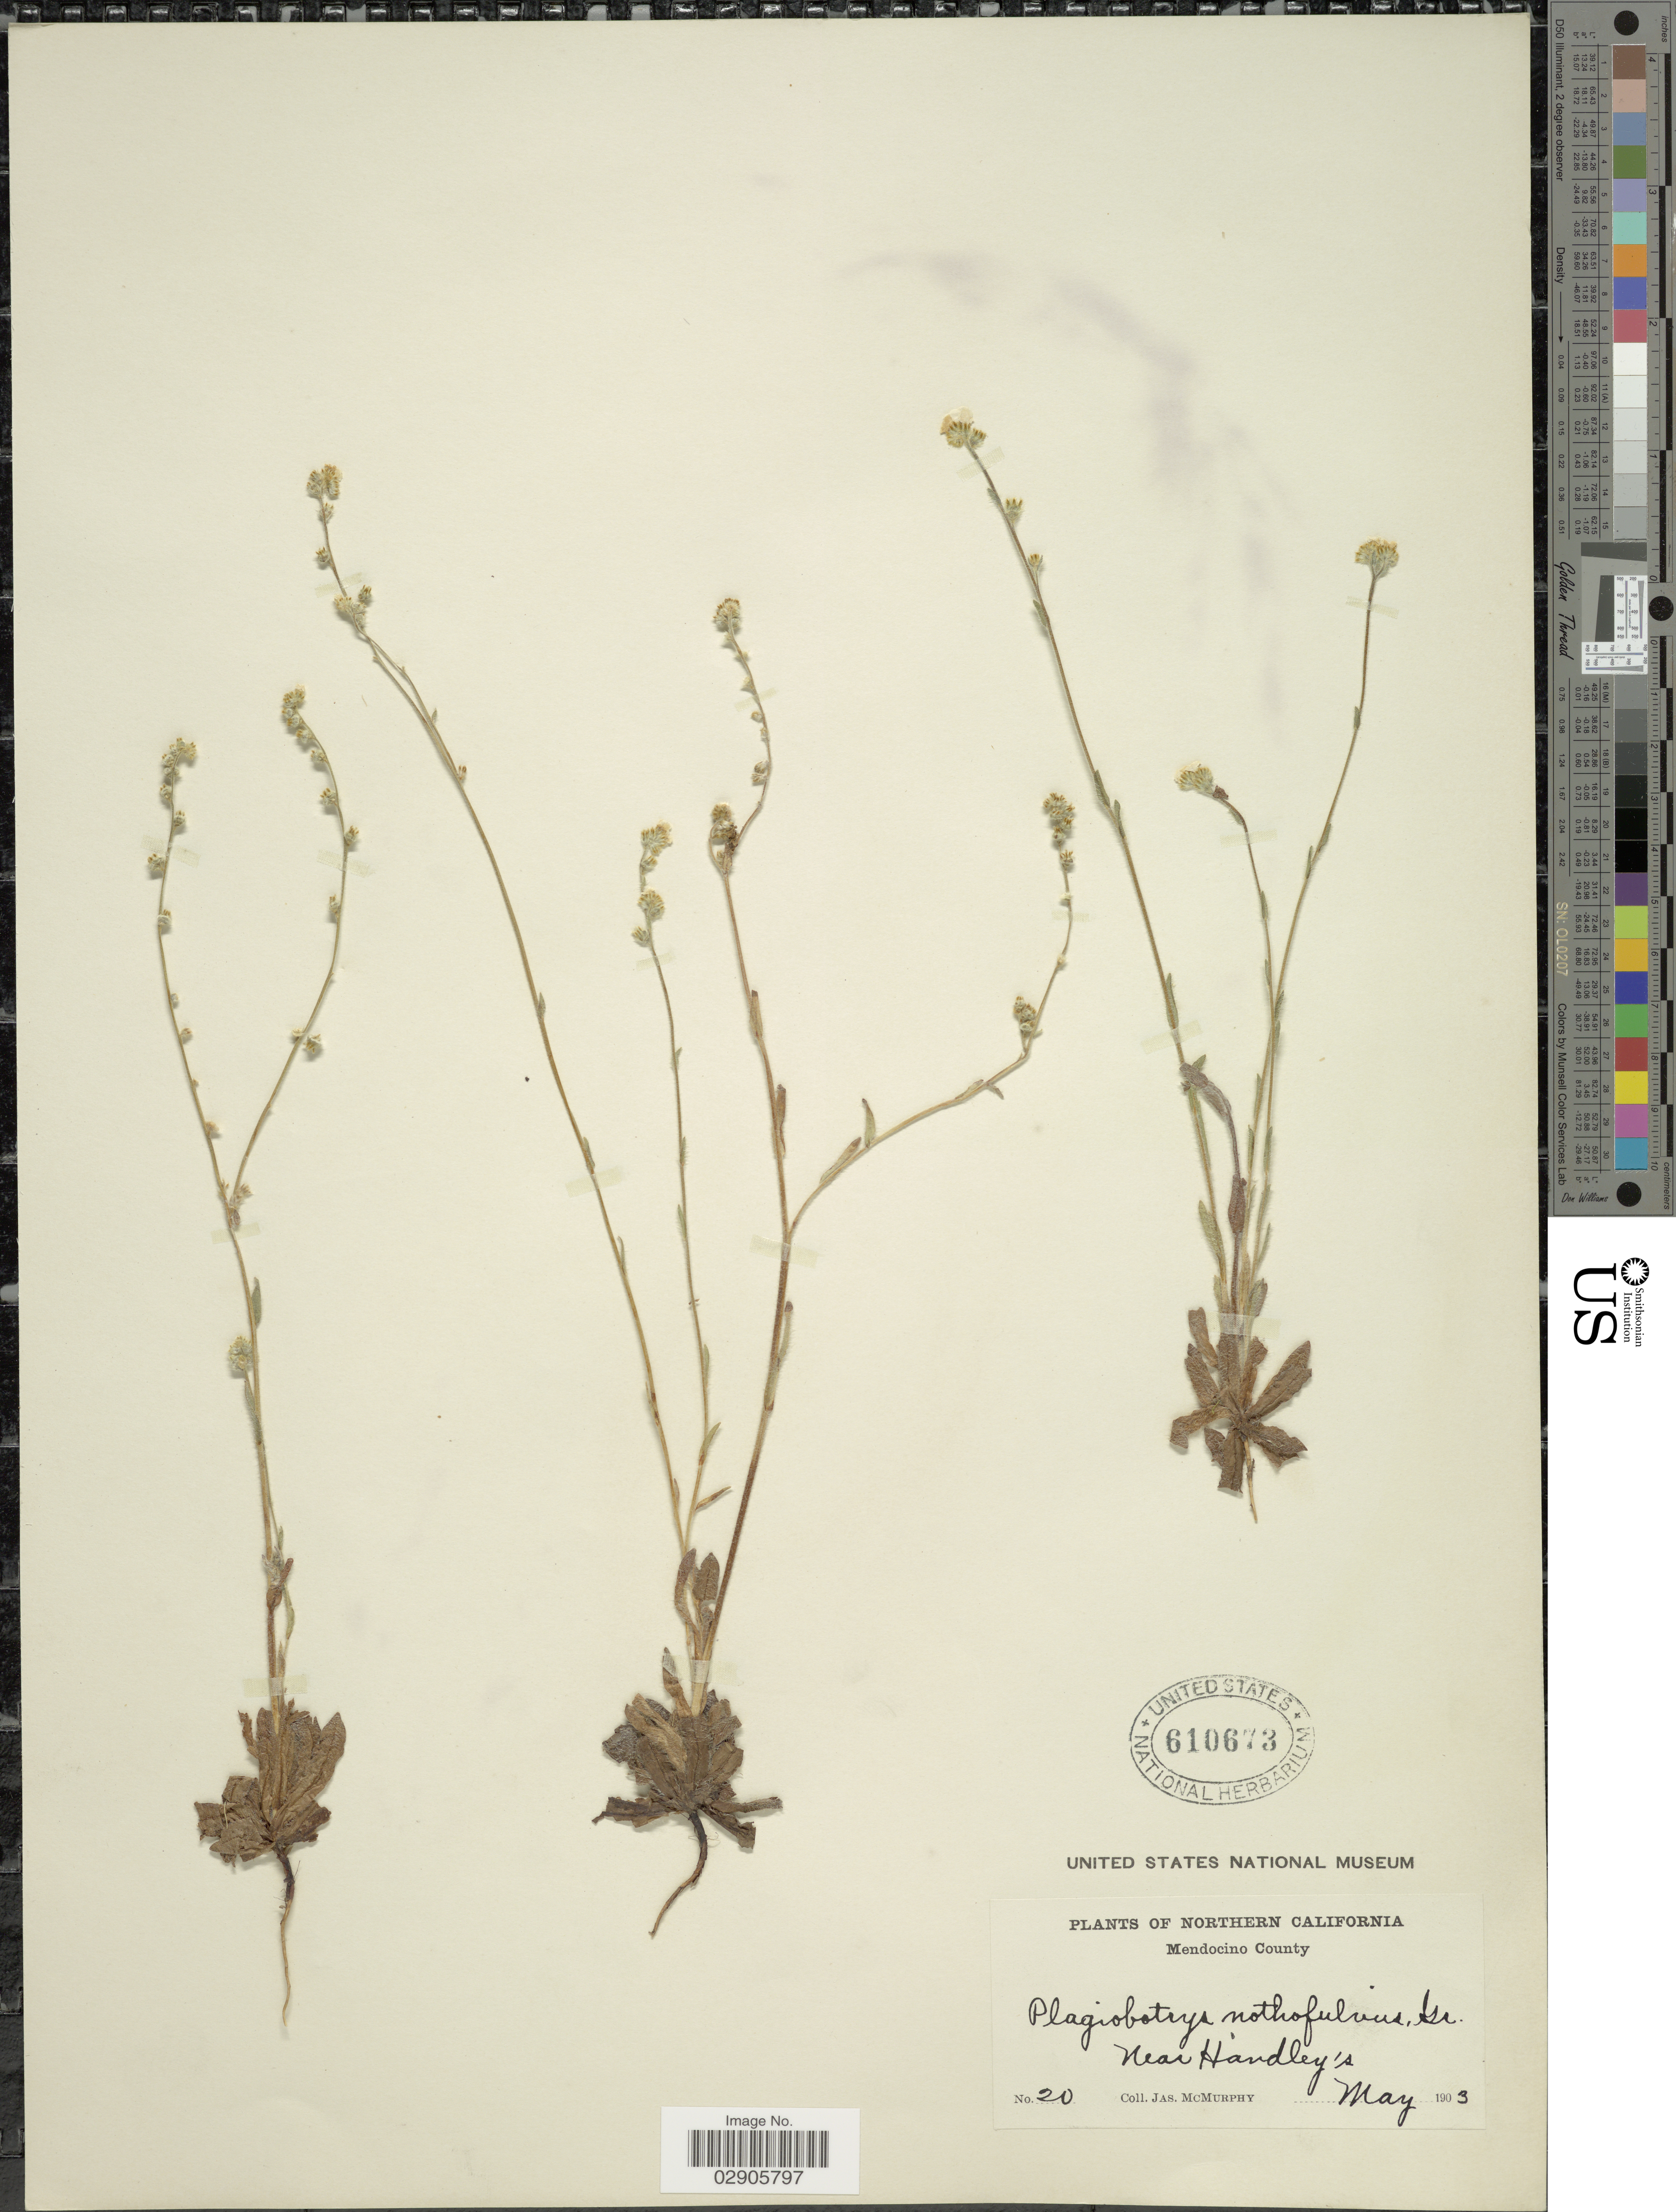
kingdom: Plantae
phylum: Tracheophyta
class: Magnoliopsida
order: Boraginales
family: Boraginaceae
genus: Plagiobothrys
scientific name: Plagiobothrys nothofulvus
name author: (A. Gray) A. Gray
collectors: J. McMurphy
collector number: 20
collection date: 1903-05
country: United States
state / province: California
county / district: Mendocino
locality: Northern California. Mendocino County. Near Handley's.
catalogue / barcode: US 610673